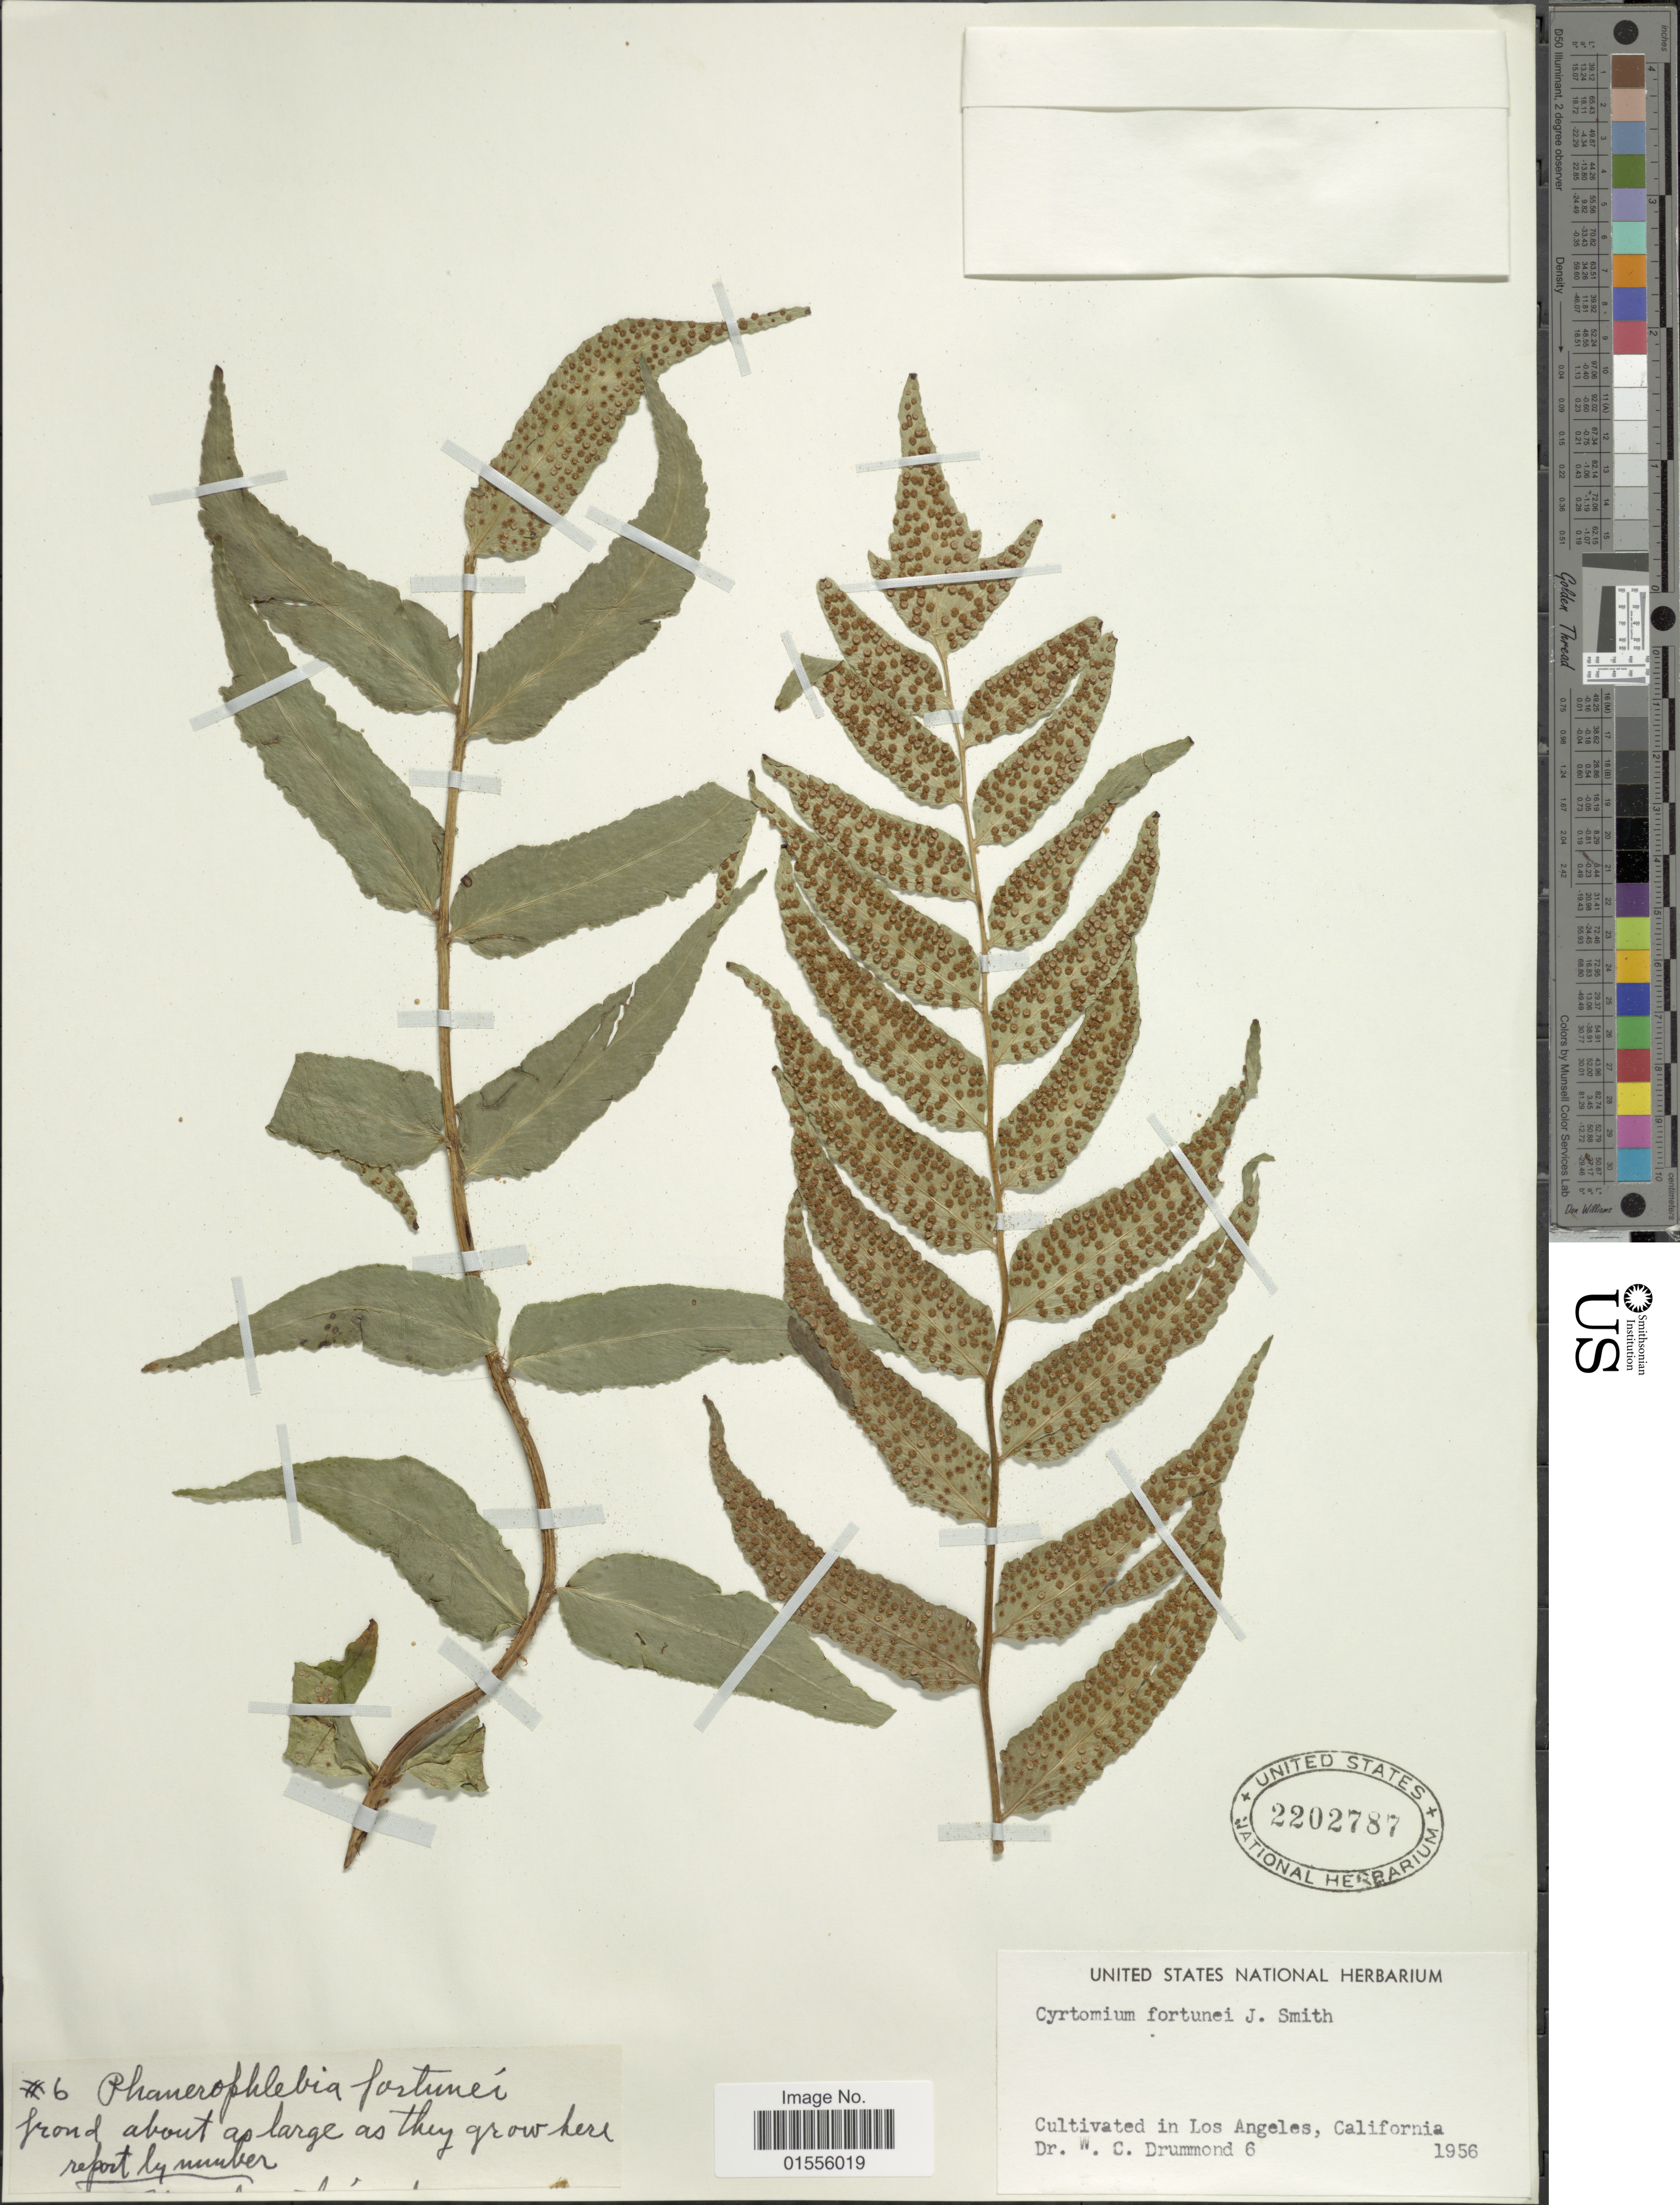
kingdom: Plantae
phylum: Tracheophyta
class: Polypodiopsida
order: Polypodiales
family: Dryopteridaceae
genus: Cyrtomium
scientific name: Cyrtomium fortunei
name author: J. Sm.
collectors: W. Drummond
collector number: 6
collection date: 1956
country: United States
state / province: California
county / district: Los Angeles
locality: Cultivated in Los Angeles, California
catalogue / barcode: US 2202787